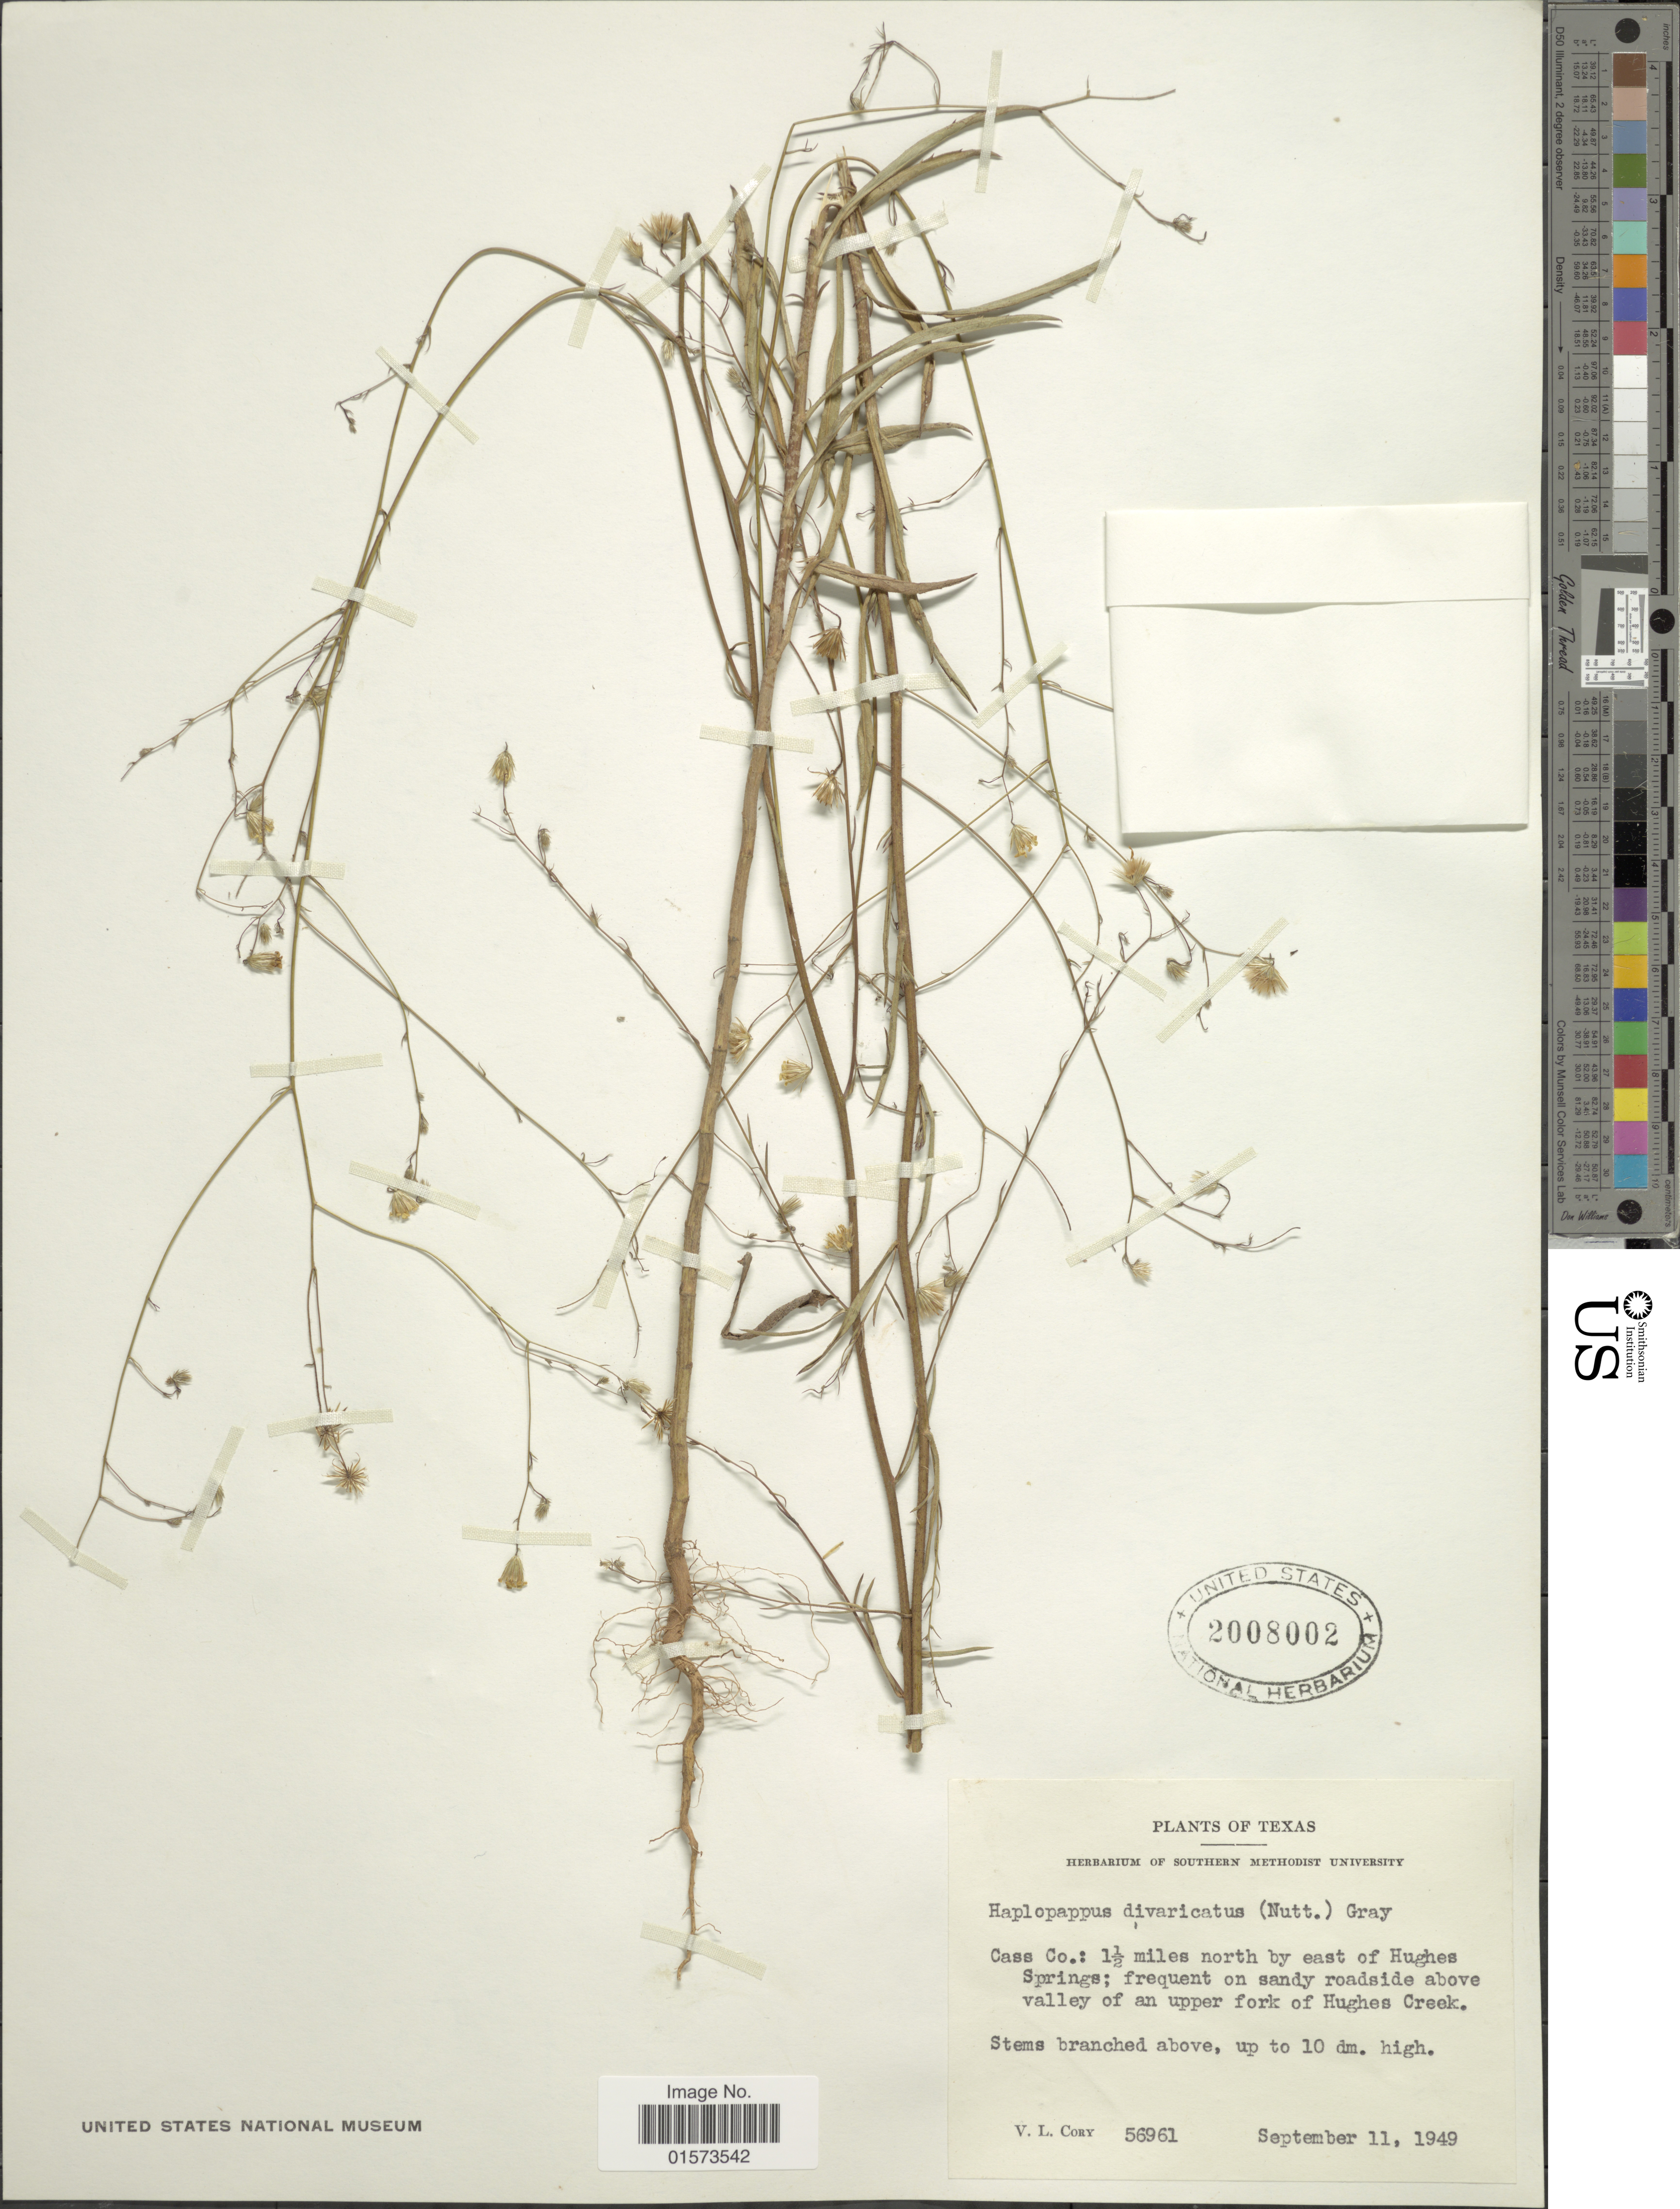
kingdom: Plantae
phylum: Tracheophyta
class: Magnoliopsida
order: Asterales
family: Asteraceae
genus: Croptilon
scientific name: Croptilon divaricatum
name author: (Nutt.) Raf.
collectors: V. Cory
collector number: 56961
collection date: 1949-09-11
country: United States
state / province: Texas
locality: Cass Co.: 1½ miles north by east of Hughes Springs; frequent on sandy roadside above valley of an upper fork of Hughes Creek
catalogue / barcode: US 2008002